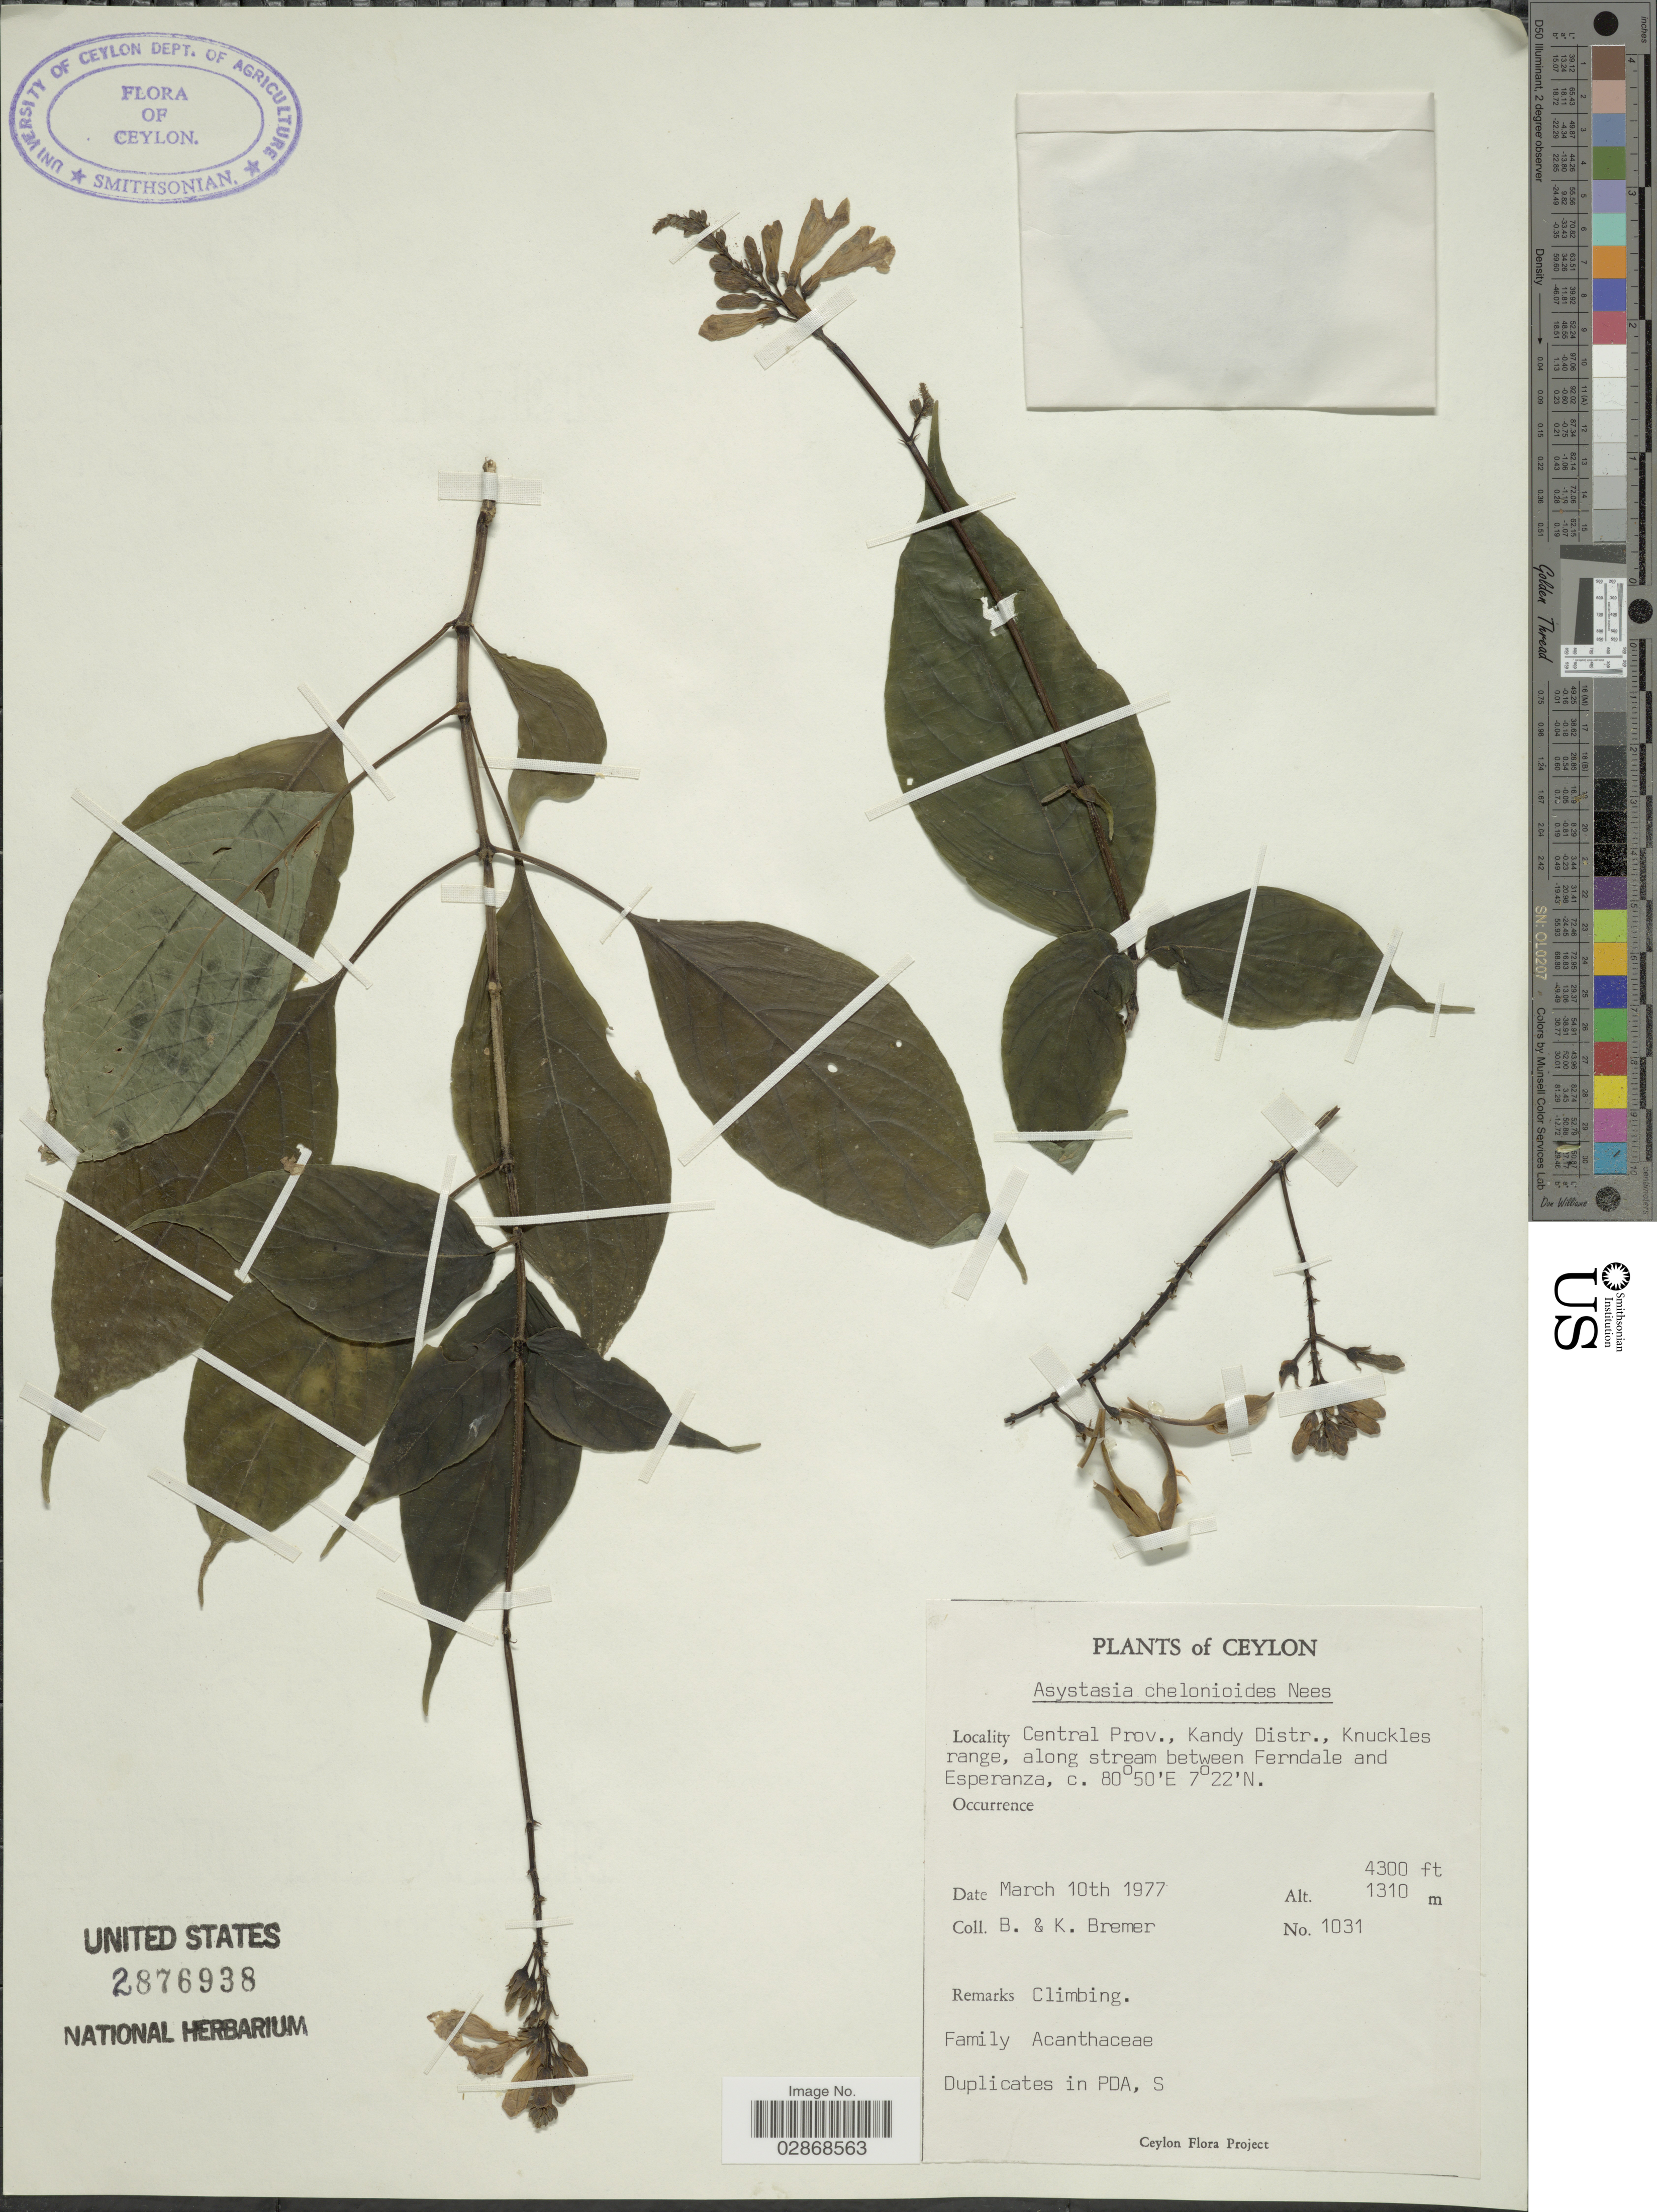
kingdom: Plantae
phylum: Tracheophyta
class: Magnoliopsida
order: Lamiales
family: Acanthaceae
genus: Asystasia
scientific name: Asystasia chelonoides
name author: Nees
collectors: B. Bremer & K. Bremer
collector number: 1031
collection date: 1977-03-10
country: Sri Lanka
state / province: Central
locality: Ceylon. Kandy Distr., Knuckles range, along stream between Ferndale and Esperanza.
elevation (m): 1311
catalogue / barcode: US 2876938